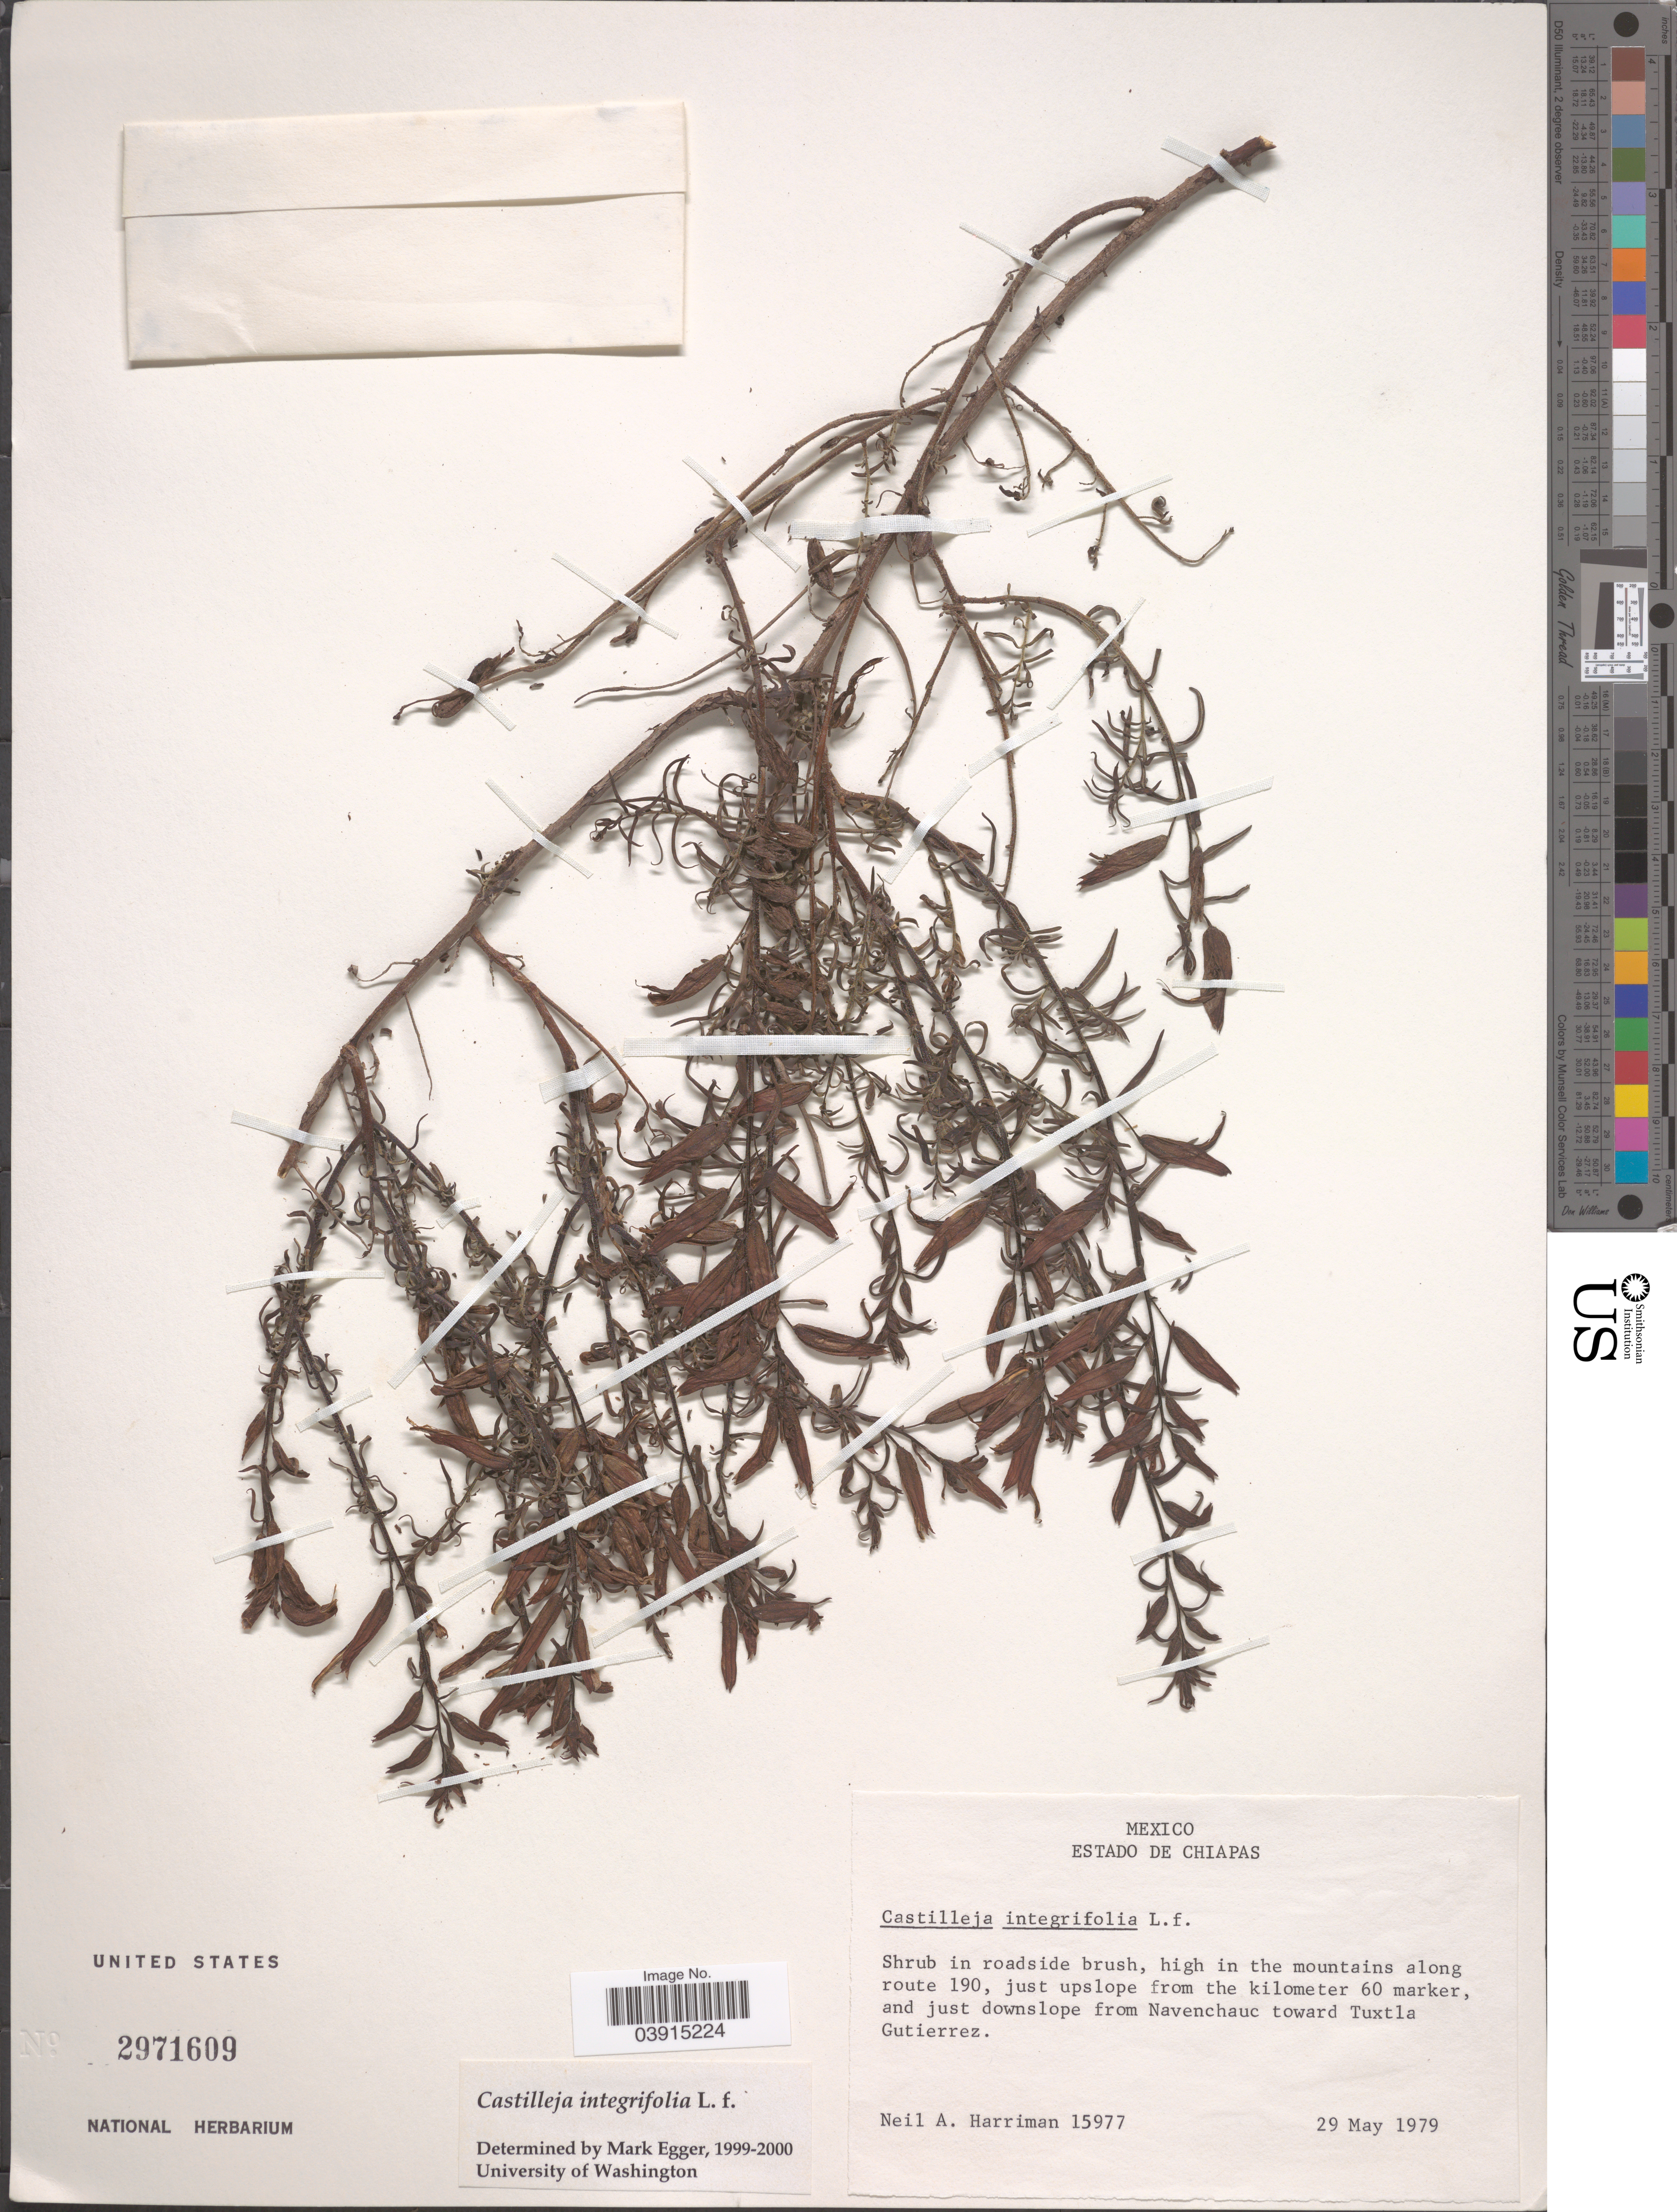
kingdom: Plantae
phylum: Tracheophyta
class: Magnoliopsida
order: Lamiales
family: Orobanchaceae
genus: Castilleja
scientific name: Castilleja integrifolia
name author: L. f.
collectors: N. A. Harriman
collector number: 15977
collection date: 1979-05-29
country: Mexico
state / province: Chiapas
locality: High in the mountains along route 190, just upslope from the kilometer 60 marker, and just downslope from Navenchauc toward Tuxtla Gutierrez.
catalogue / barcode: US 2971609